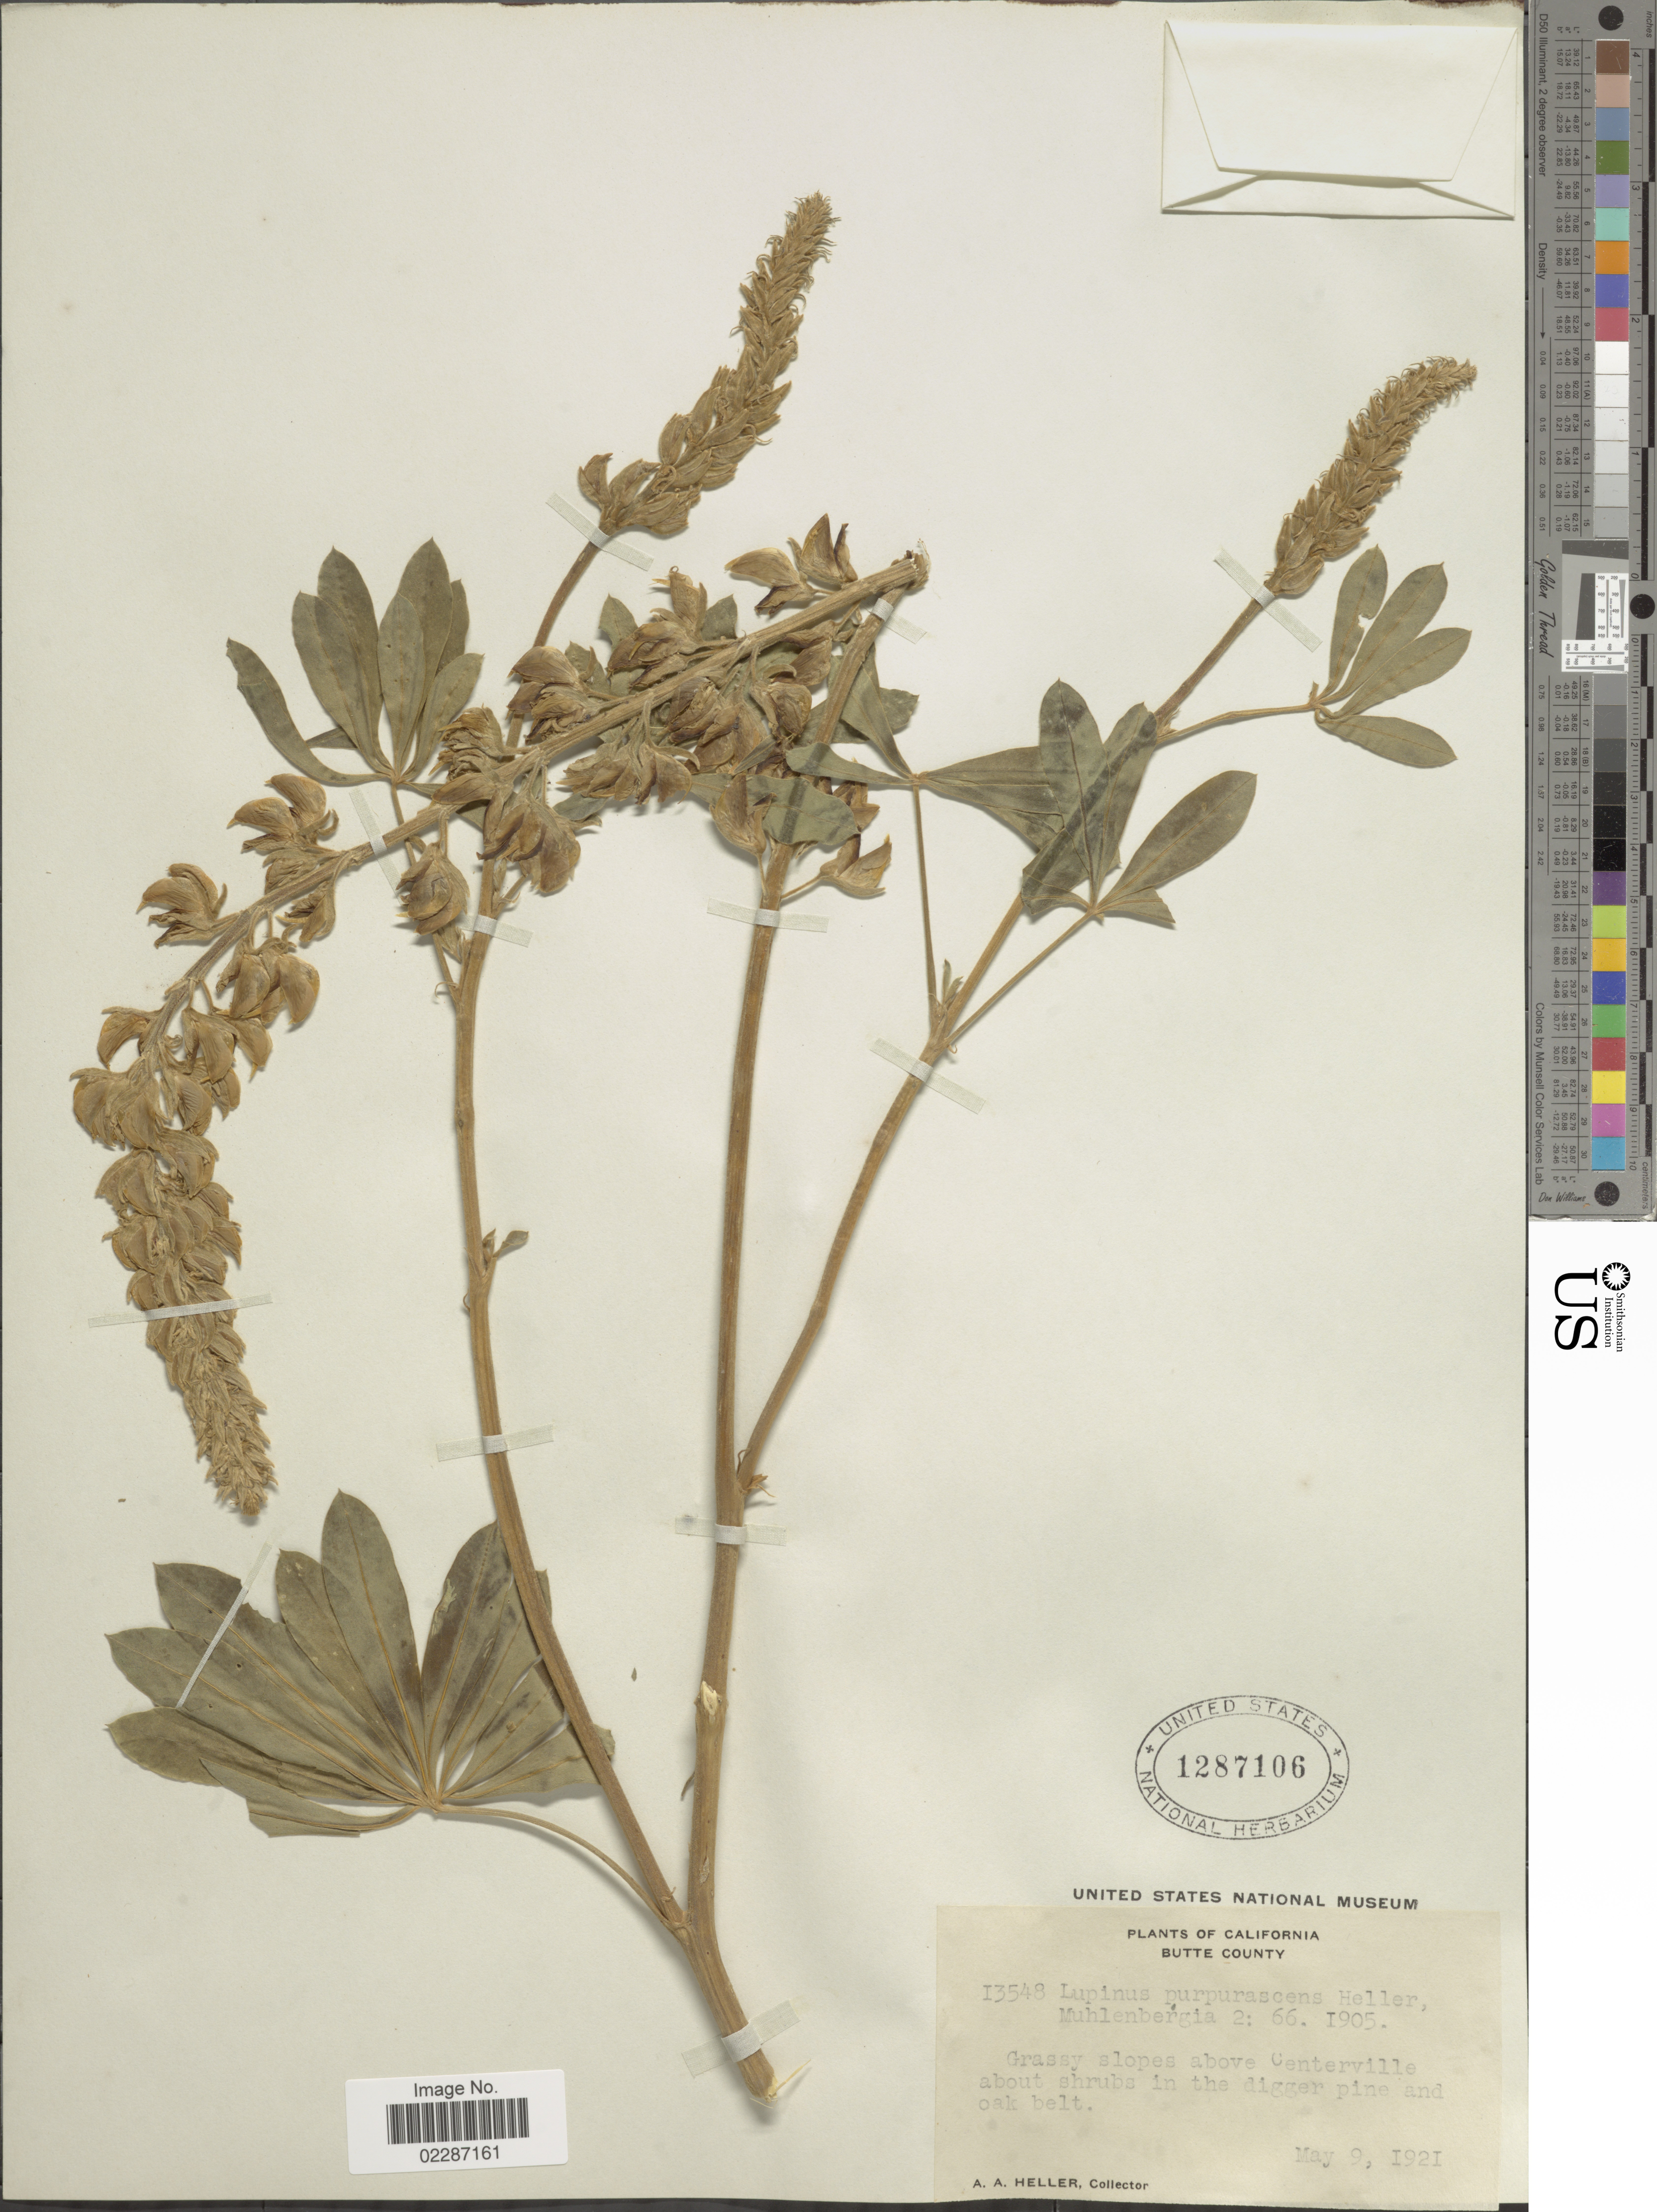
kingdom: Plantae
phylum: Tracheophyta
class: Magnoliopsida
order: Fabales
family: Fabaceae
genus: Lupinus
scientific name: Lupinus purpurascens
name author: A. Heller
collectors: A. A. Heller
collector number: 13548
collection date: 1921-05-09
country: United States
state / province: California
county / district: Butte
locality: Butte County, Grassy slopes above Centerville about shrubs in the digger pine and oak belt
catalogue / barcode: US 1287106